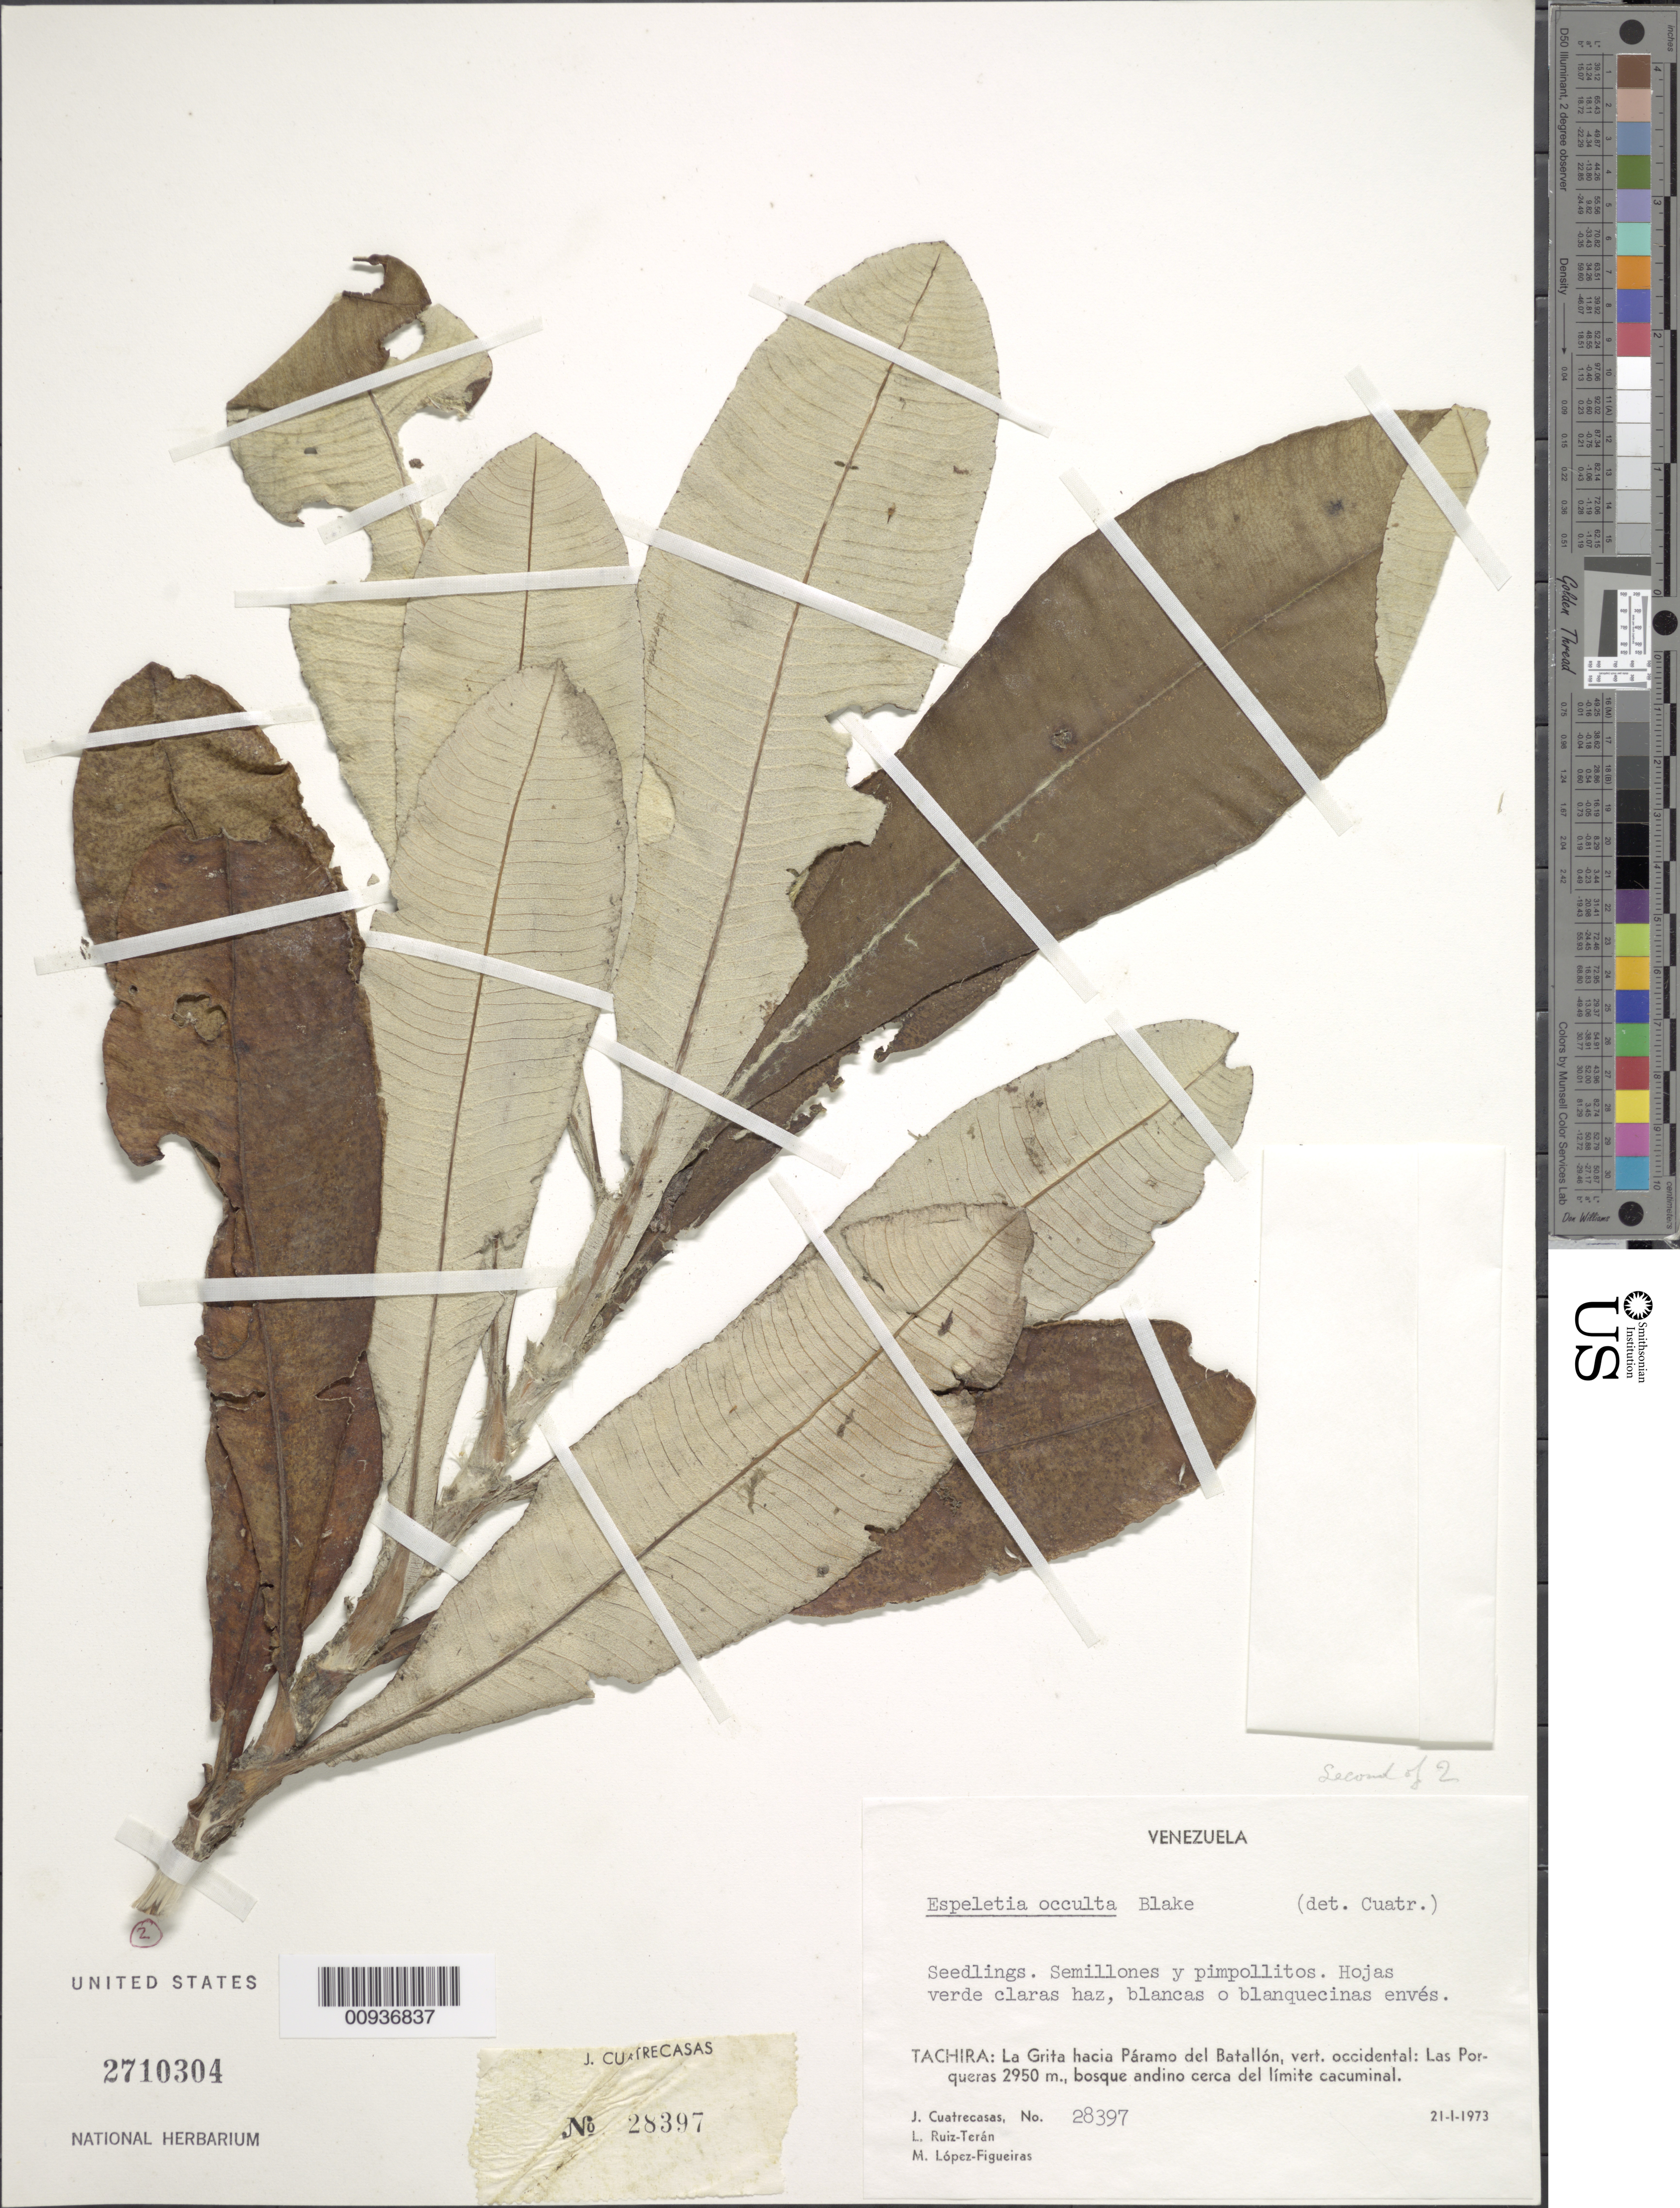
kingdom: Plantae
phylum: Tracheophyta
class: Magnoliopsida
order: Asterales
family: Asteraceae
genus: Libanothamnus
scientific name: Libanothamnus occultus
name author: (S.F. Blake) Cuatrec.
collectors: J. Cuatrecasas, L. E. Ruíz-Terán & M. López Figueiras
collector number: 28397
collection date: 1973-01-21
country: Venezuela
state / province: Tachira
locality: La Grita hacia Paramo de Batallon, vert. occidental, Las Porqueras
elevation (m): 2950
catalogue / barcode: US 2710304